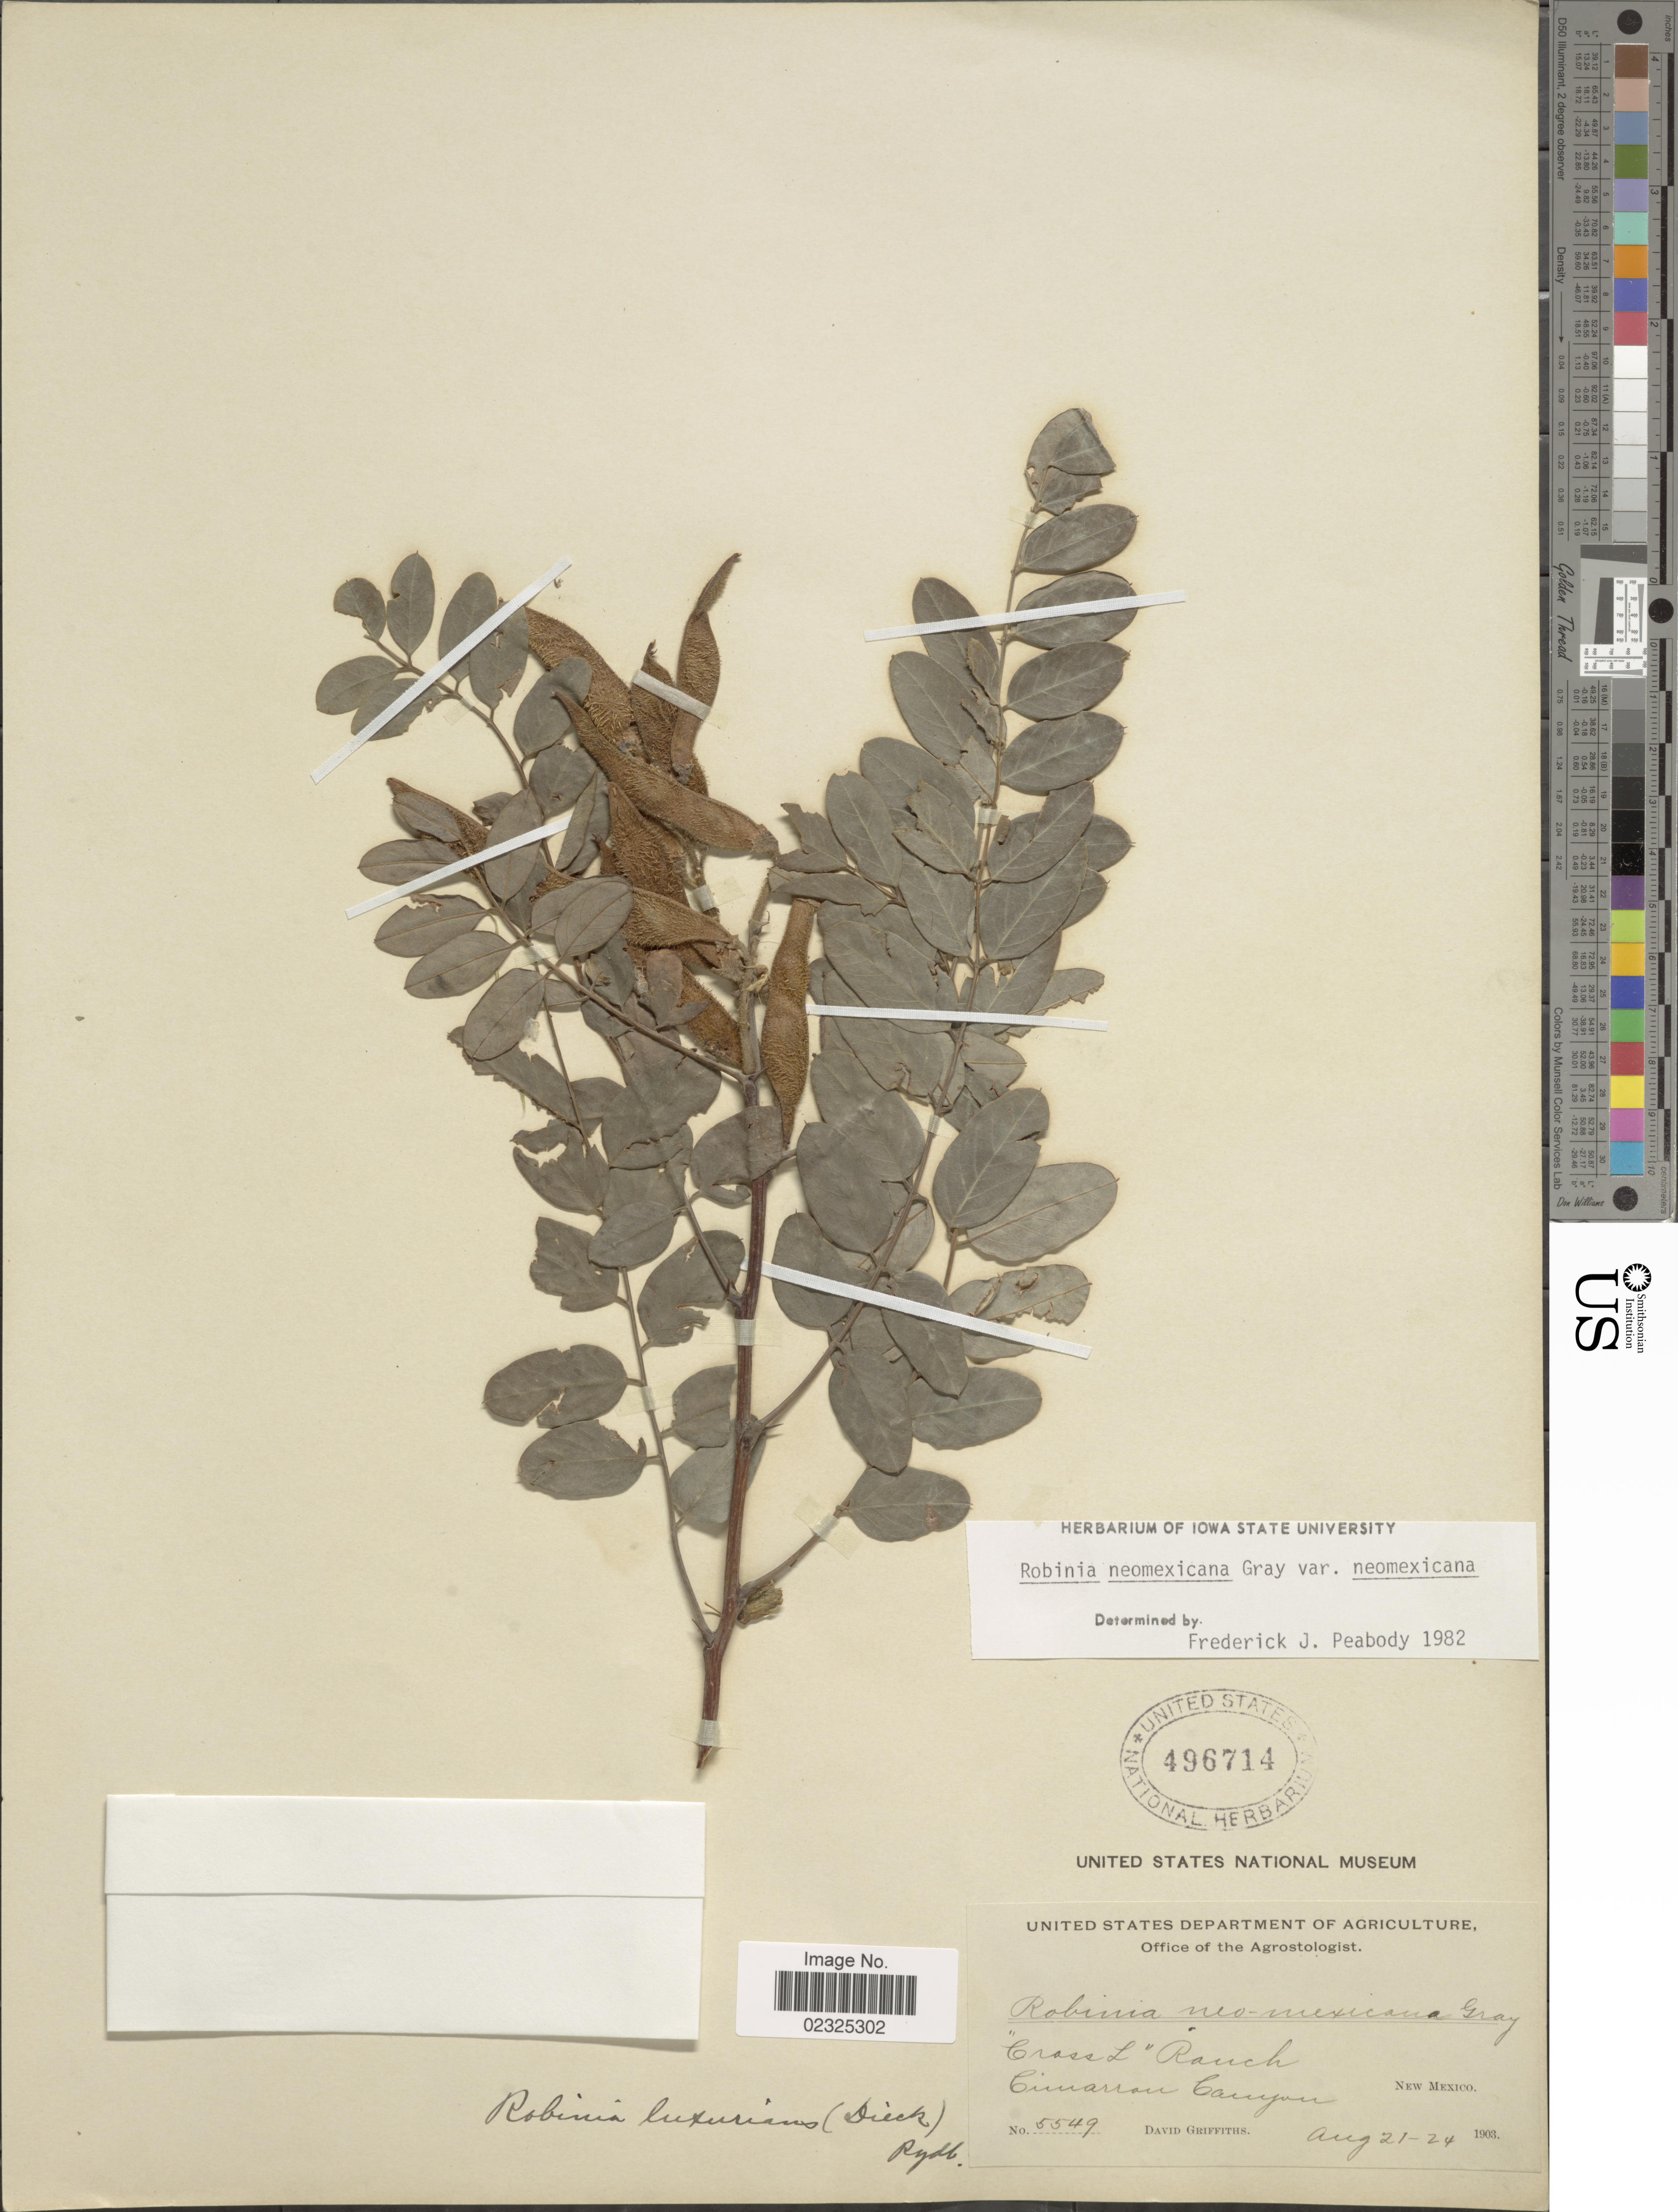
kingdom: Plantae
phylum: Tracheophyta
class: Magnoliopsida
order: Fabales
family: Fabaceae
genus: Robinia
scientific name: Robinia neomexicana var. neomexicana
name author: A. Gray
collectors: D. Griffiths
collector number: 5549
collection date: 1903-08-21/1903-08-24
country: United States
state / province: New Mexico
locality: Grass L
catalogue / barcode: US 496714